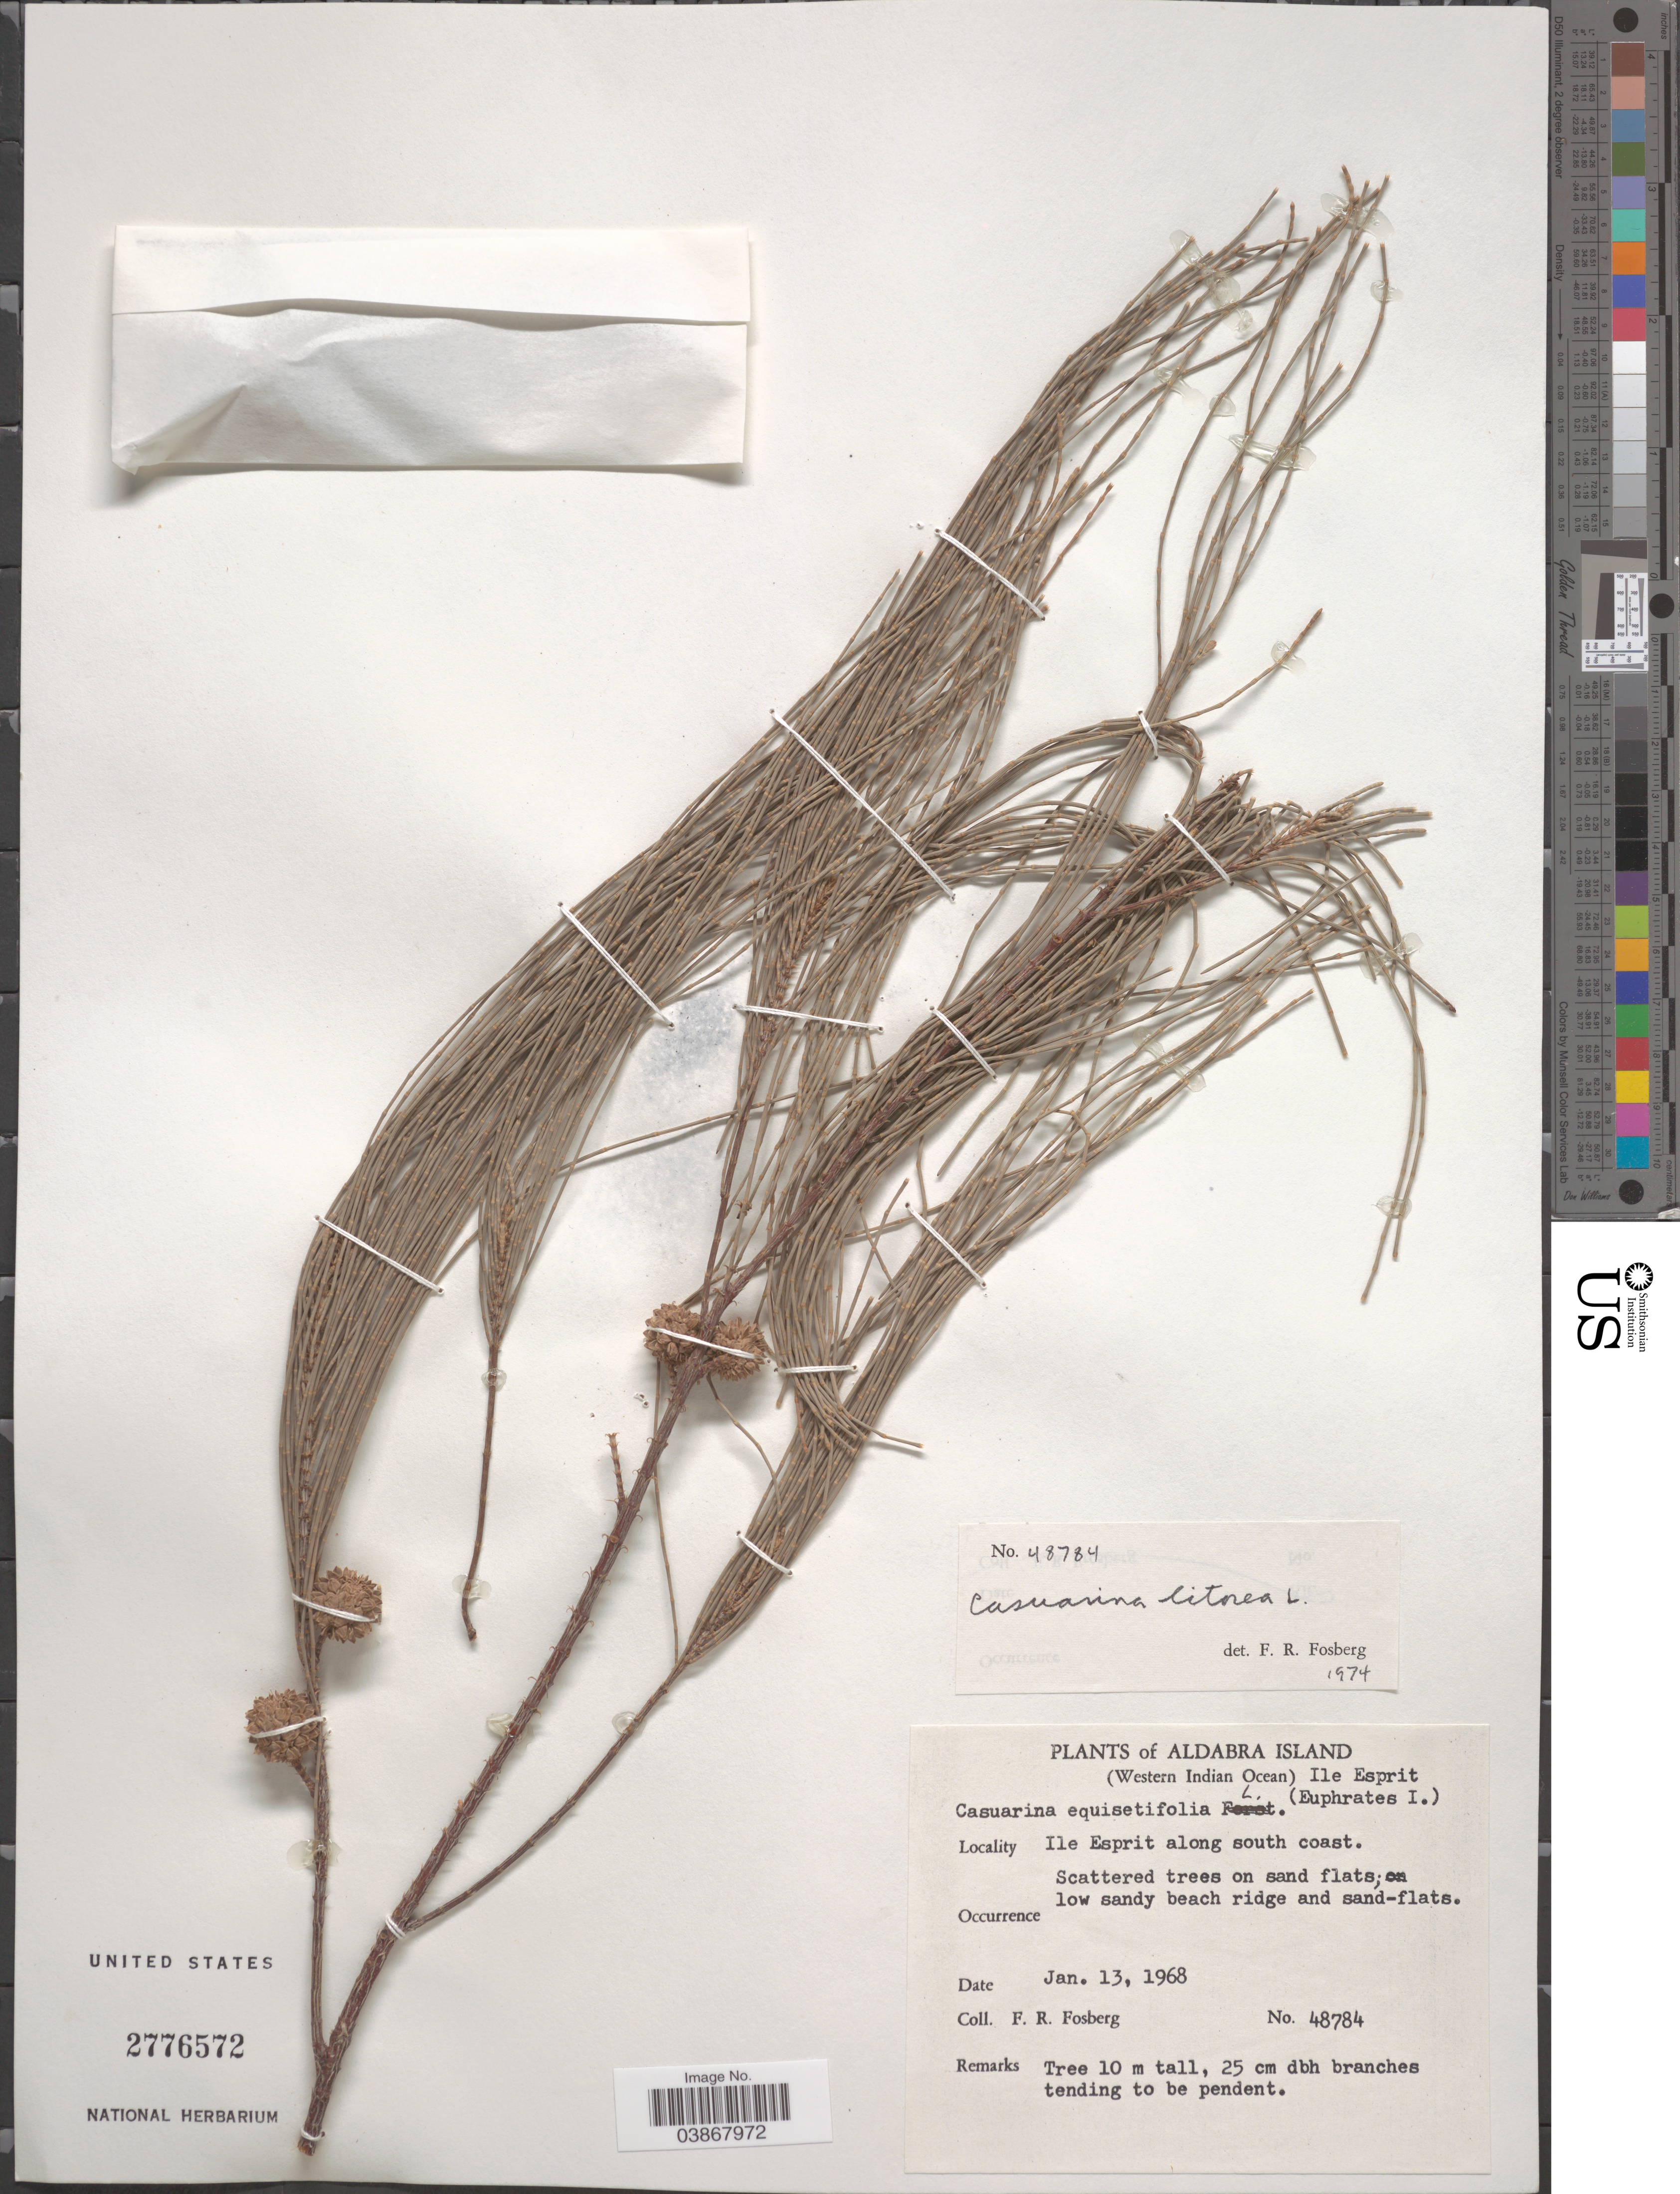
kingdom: Plantae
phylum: Tracheophyta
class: Magnoliopsida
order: Fagales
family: Casuarinaceae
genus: Casuarina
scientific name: Casuarina litorea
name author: Rumph.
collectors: F. R. Fosberg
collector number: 48784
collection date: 1968-01-13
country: Seychelles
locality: Aldabra Island. Ile Esprit. Ile Esprit along south coast.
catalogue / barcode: US 2776572